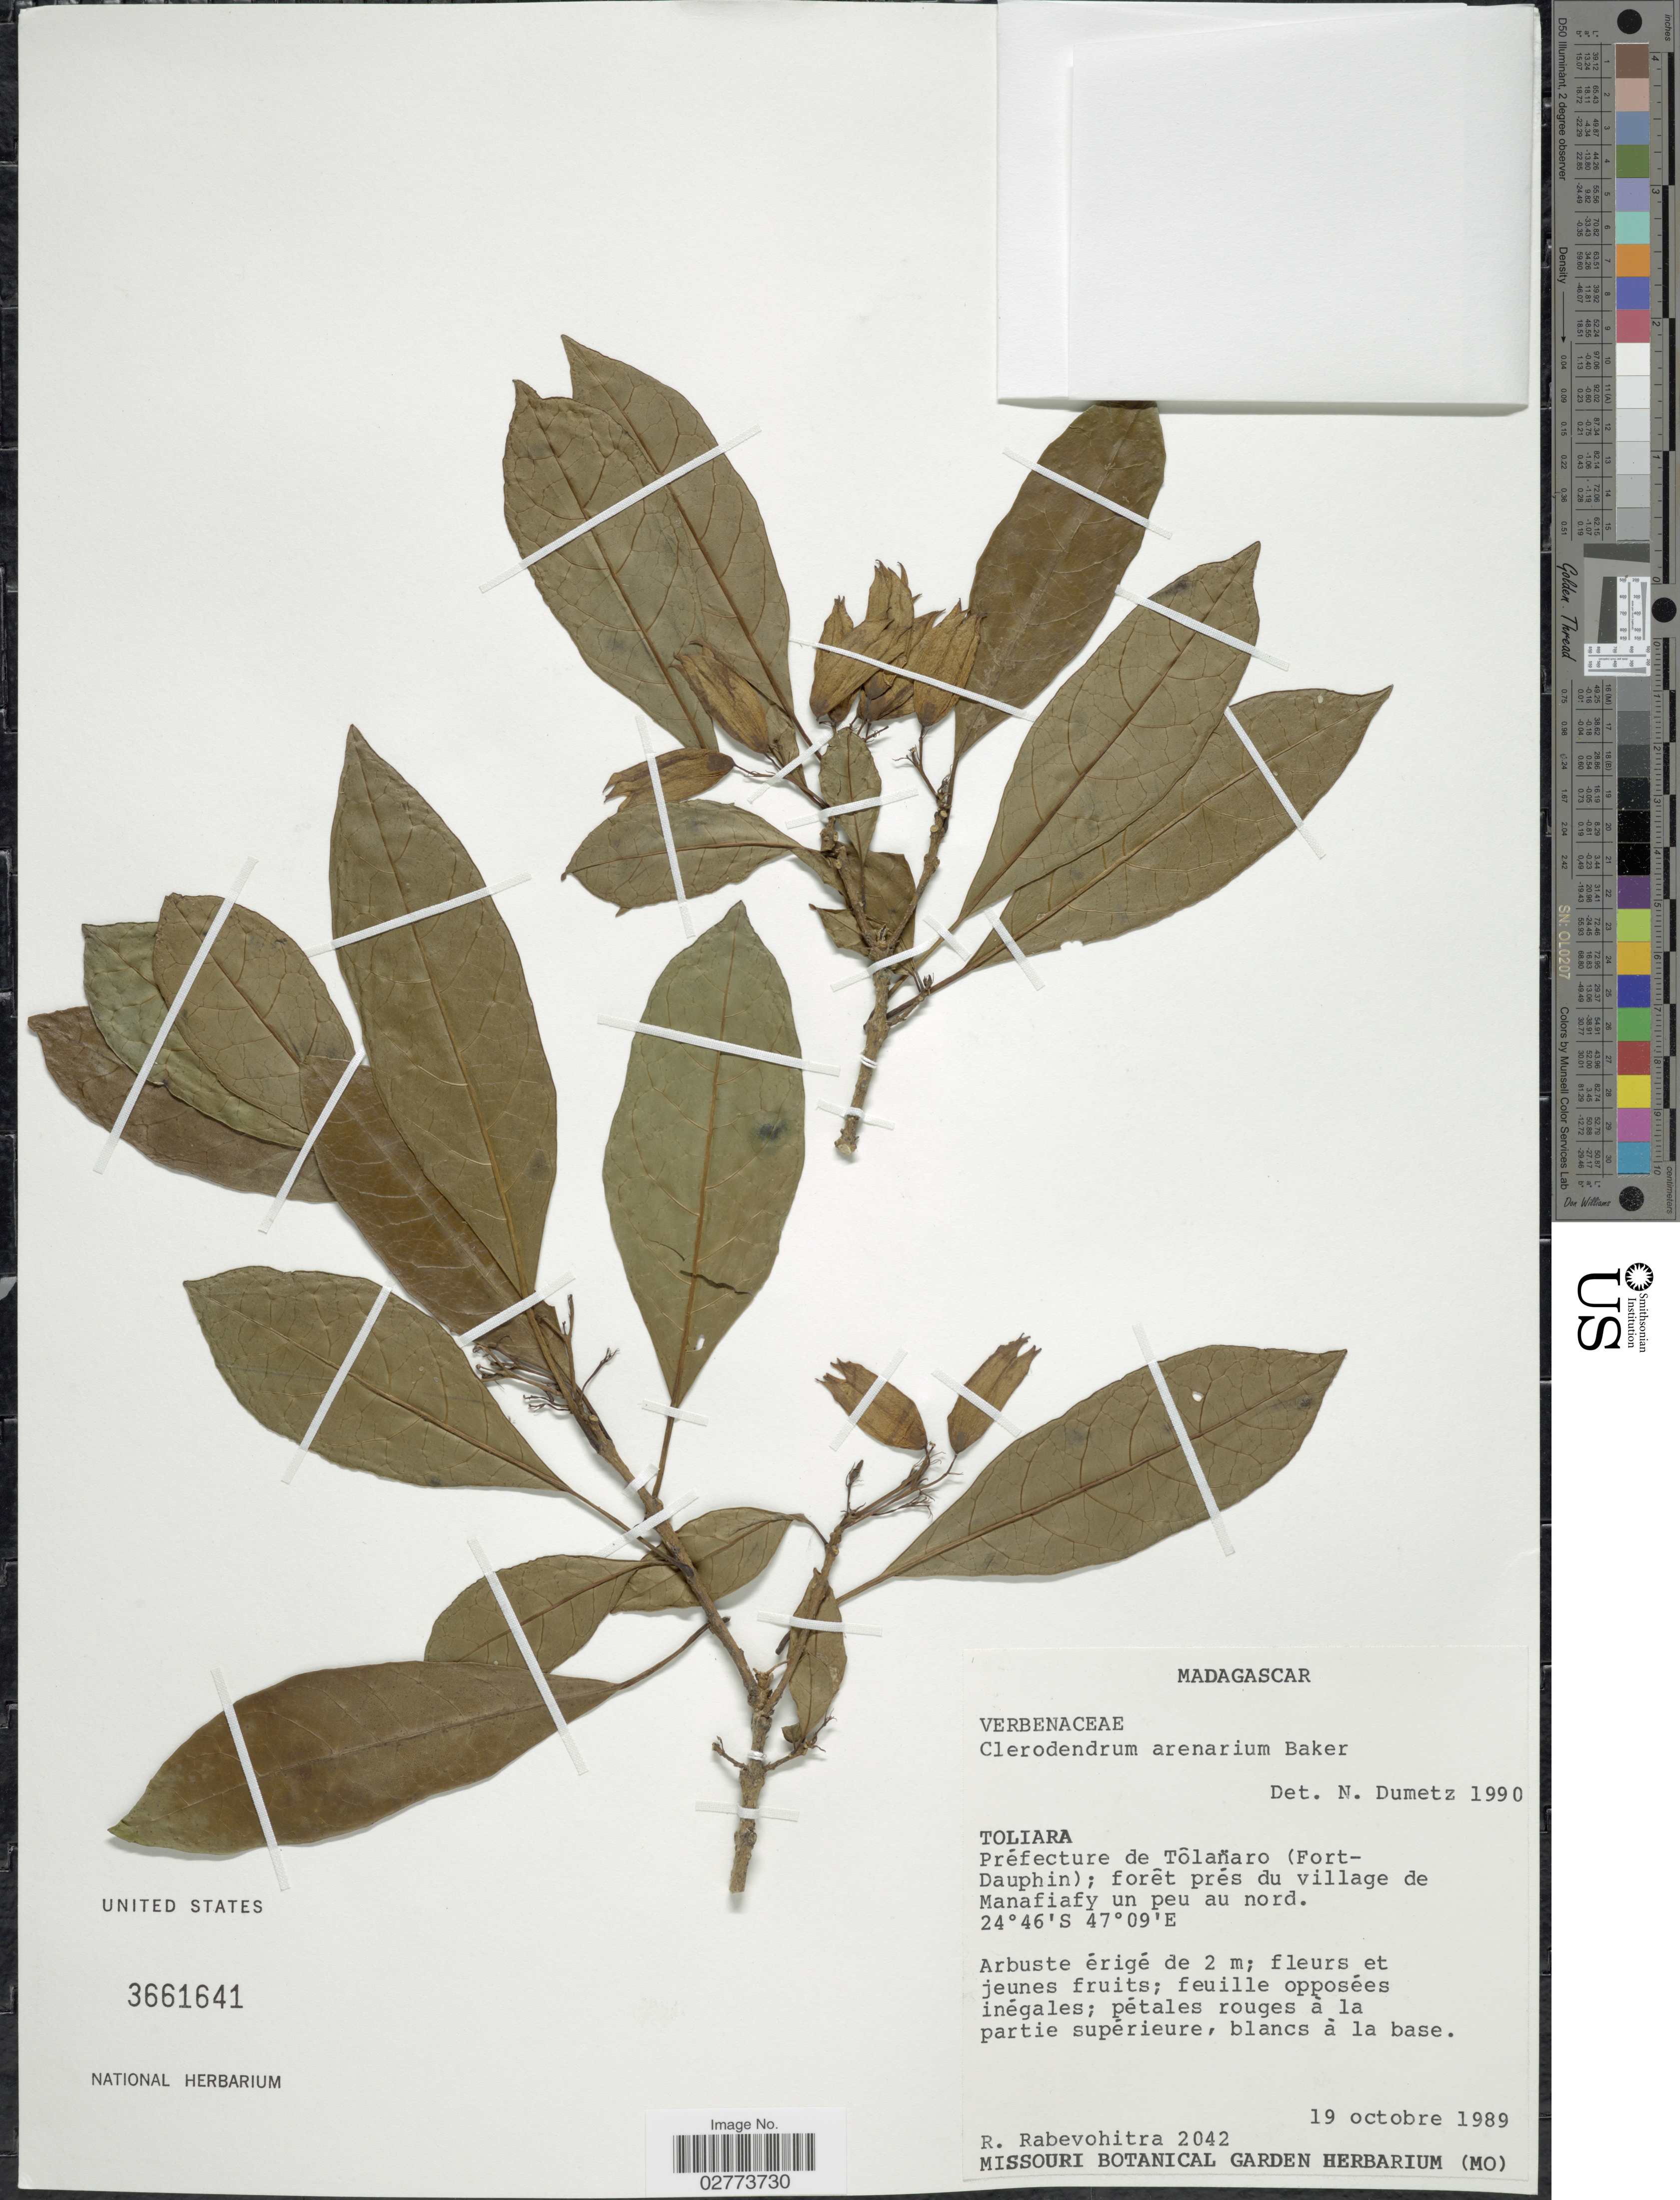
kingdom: Plantae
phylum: Tracheophyta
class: Magnoliopsida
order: Lamiales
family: Lamiaceae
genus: Clerodendrum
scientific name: Clerodendrum arenarium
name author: Baker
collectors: R. Rabevohitra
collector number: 2042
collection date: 1989-10-19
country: Madagascar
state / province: Anosy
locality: Préfecture de Tôlanaro (Fort-Dauphin); forêt prés du village de Manafiafy un peu au nord.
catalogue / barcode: US 3661641